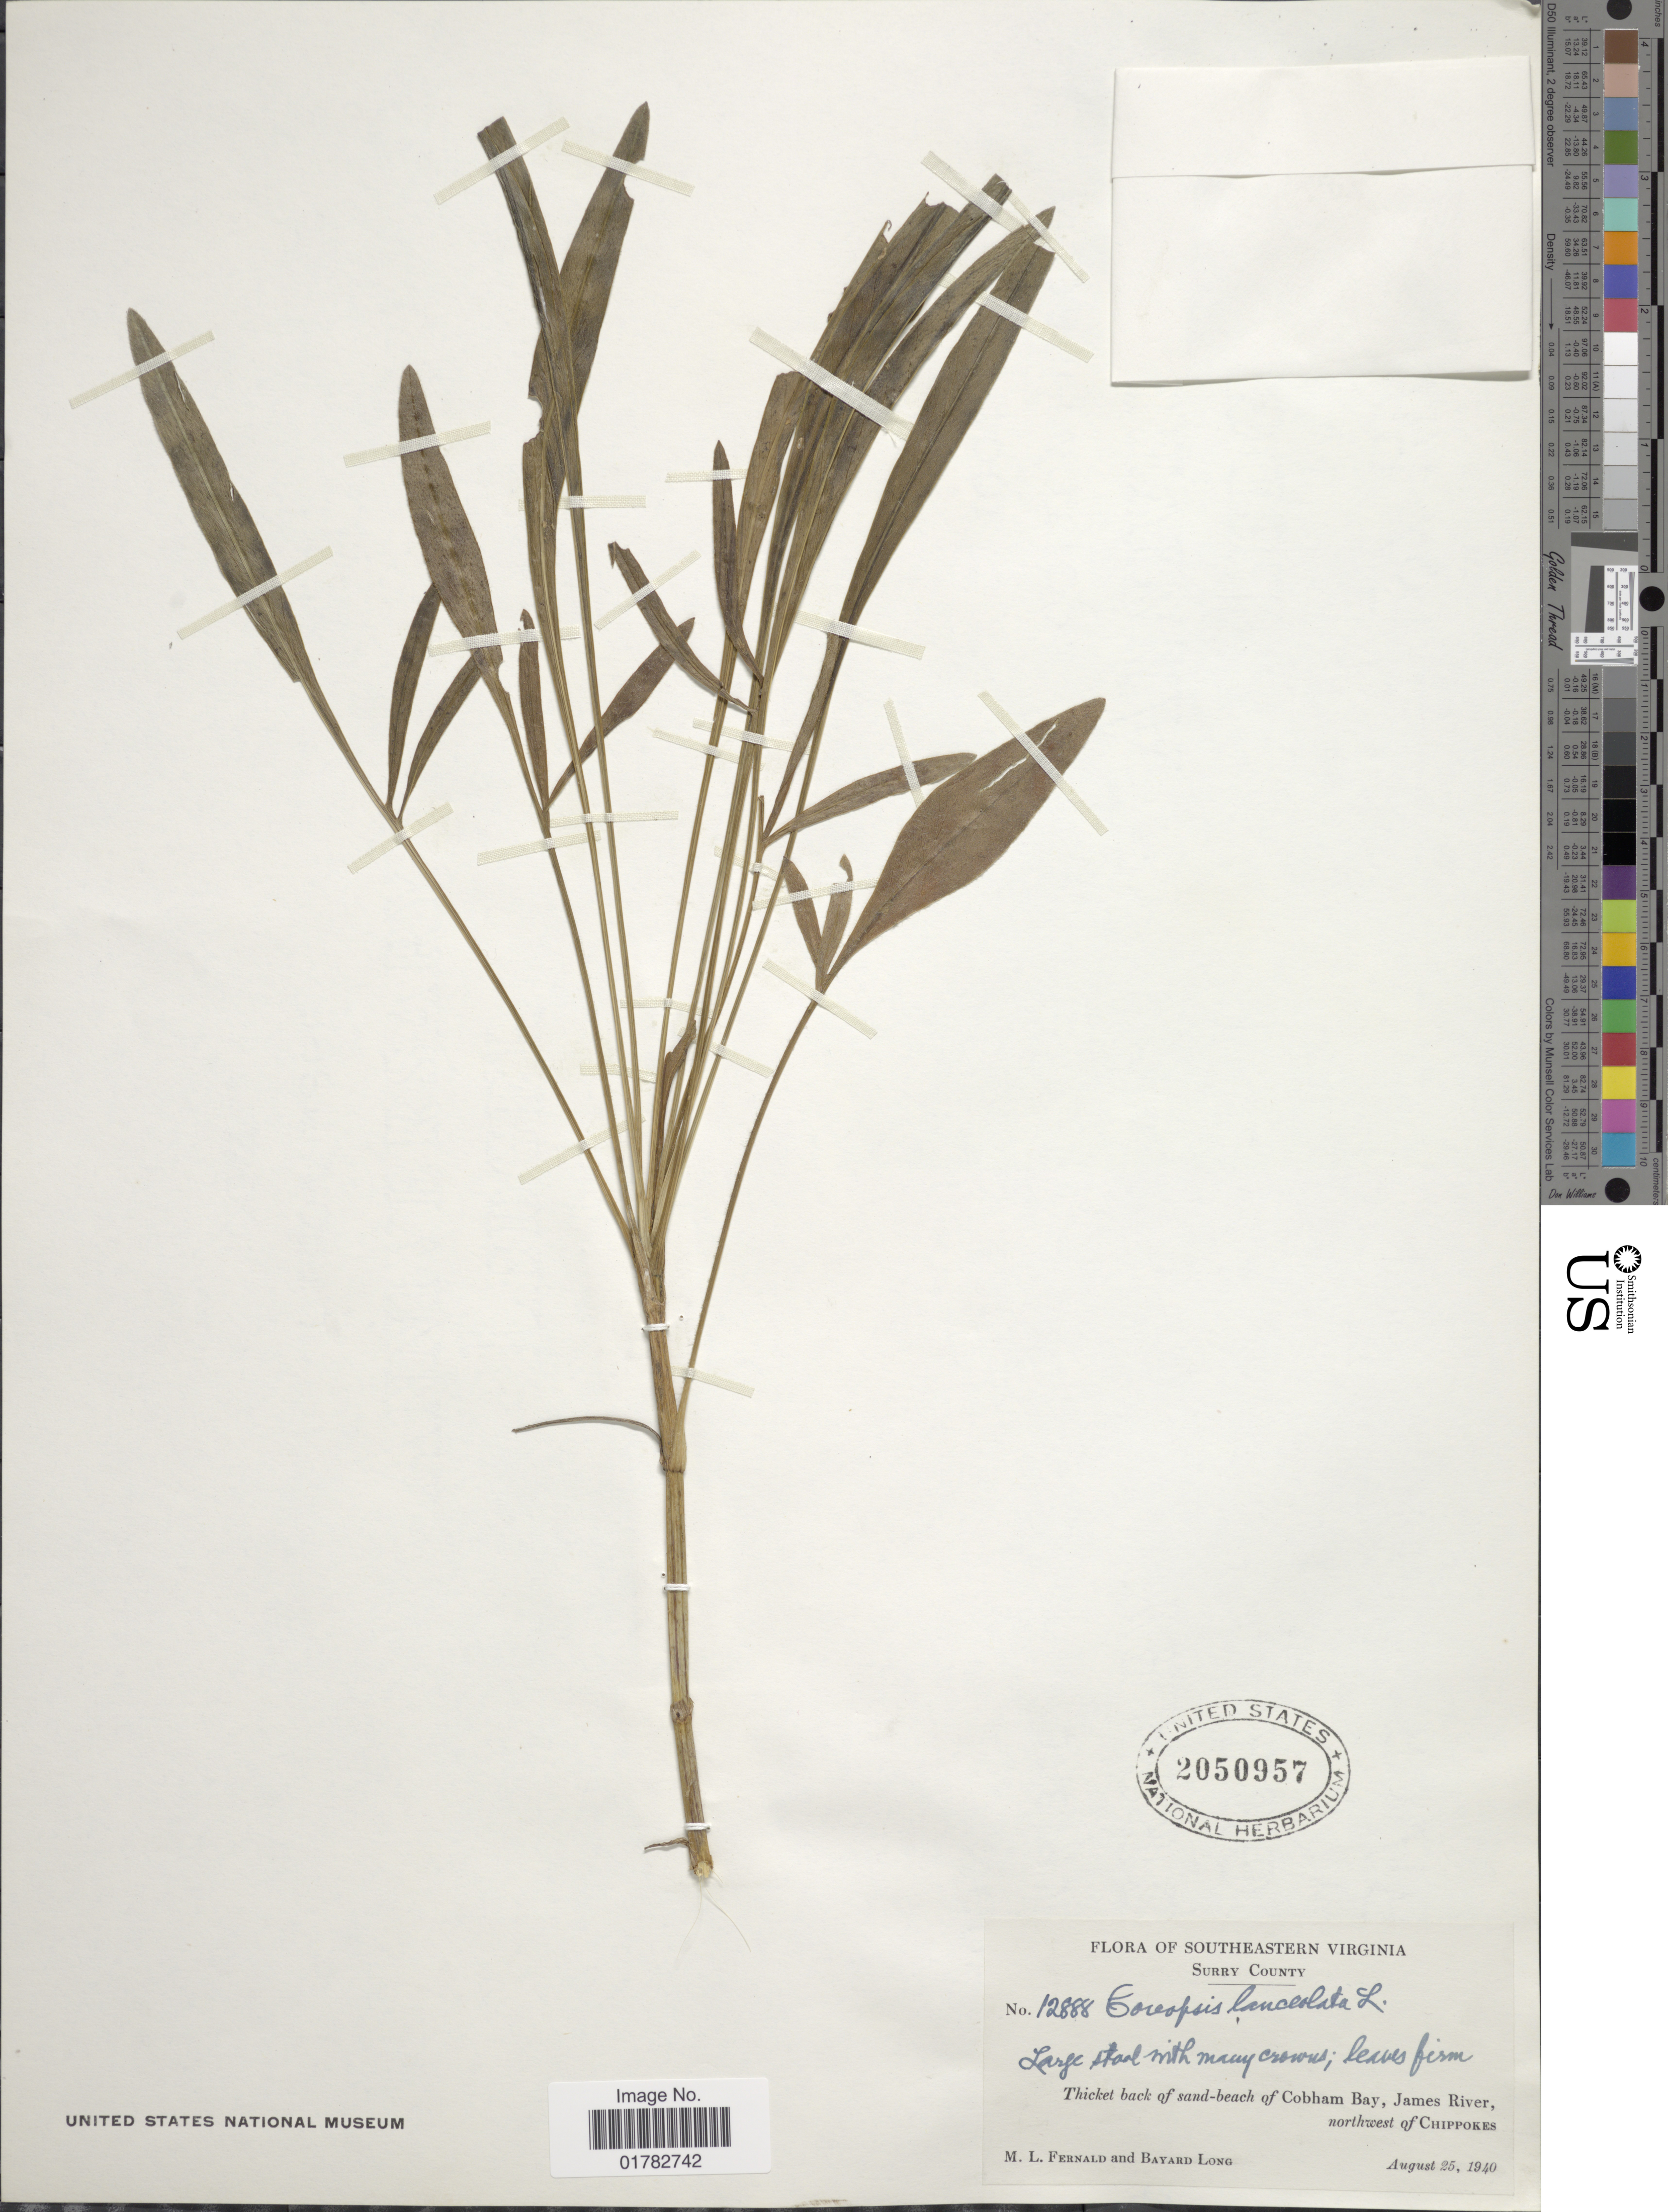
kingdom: Plantae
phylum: Tracheophyta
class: Magnoliopsida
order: Asterales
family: Asteraceae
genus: Coreopsis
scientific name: Coreopsis lanceolata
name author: L.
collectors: M. L. Fernald & B. Long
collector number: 12888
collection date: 1940-08-25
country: United States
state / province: Virginia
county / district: Surry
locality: Southeastern Virginia, Surry County, thicket back of sand-beach of Cobham Bay, James River, northwest of Chippokes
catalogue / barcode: US 2050957